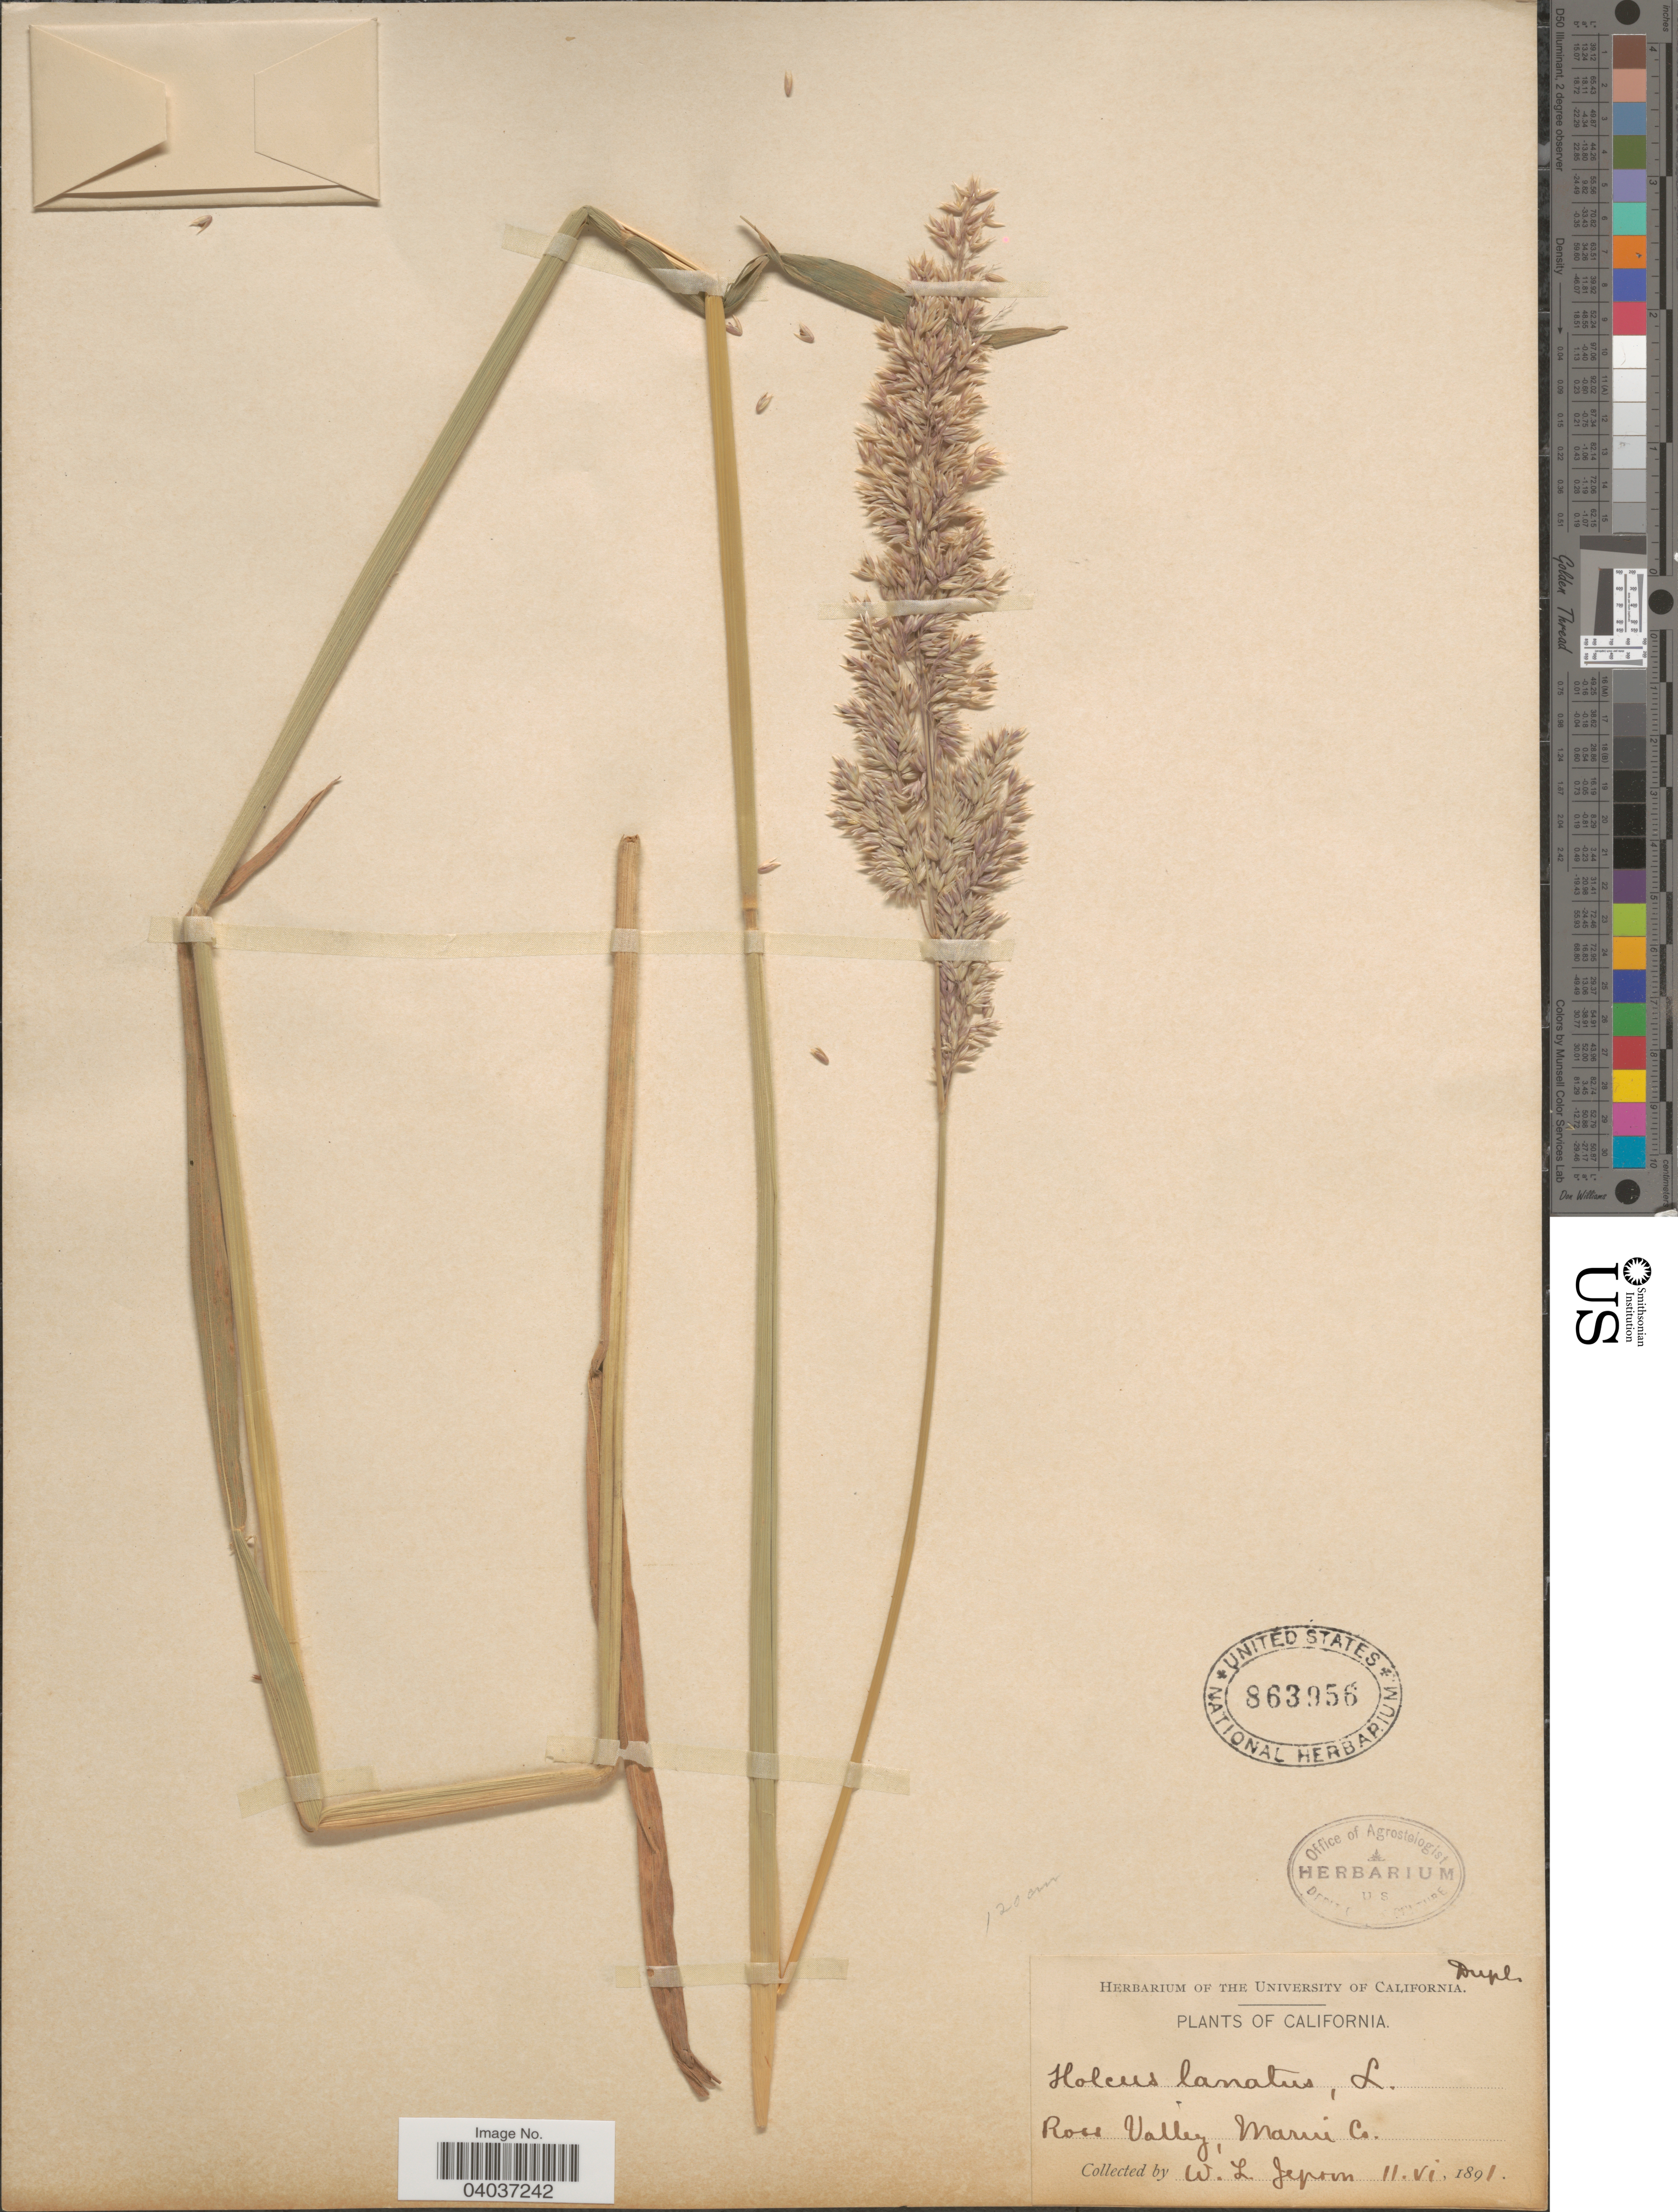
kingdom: Plantae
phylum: Tracheophyta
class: Liliopsida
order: Poales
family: Poaceae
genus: Holcus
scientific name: Holcus lanatus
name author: L.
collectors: W. L. Jepson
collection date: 1891-06-11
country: United States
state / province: California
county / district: Marin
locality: Rose Valley, Marin Co.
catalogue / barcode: US 863956